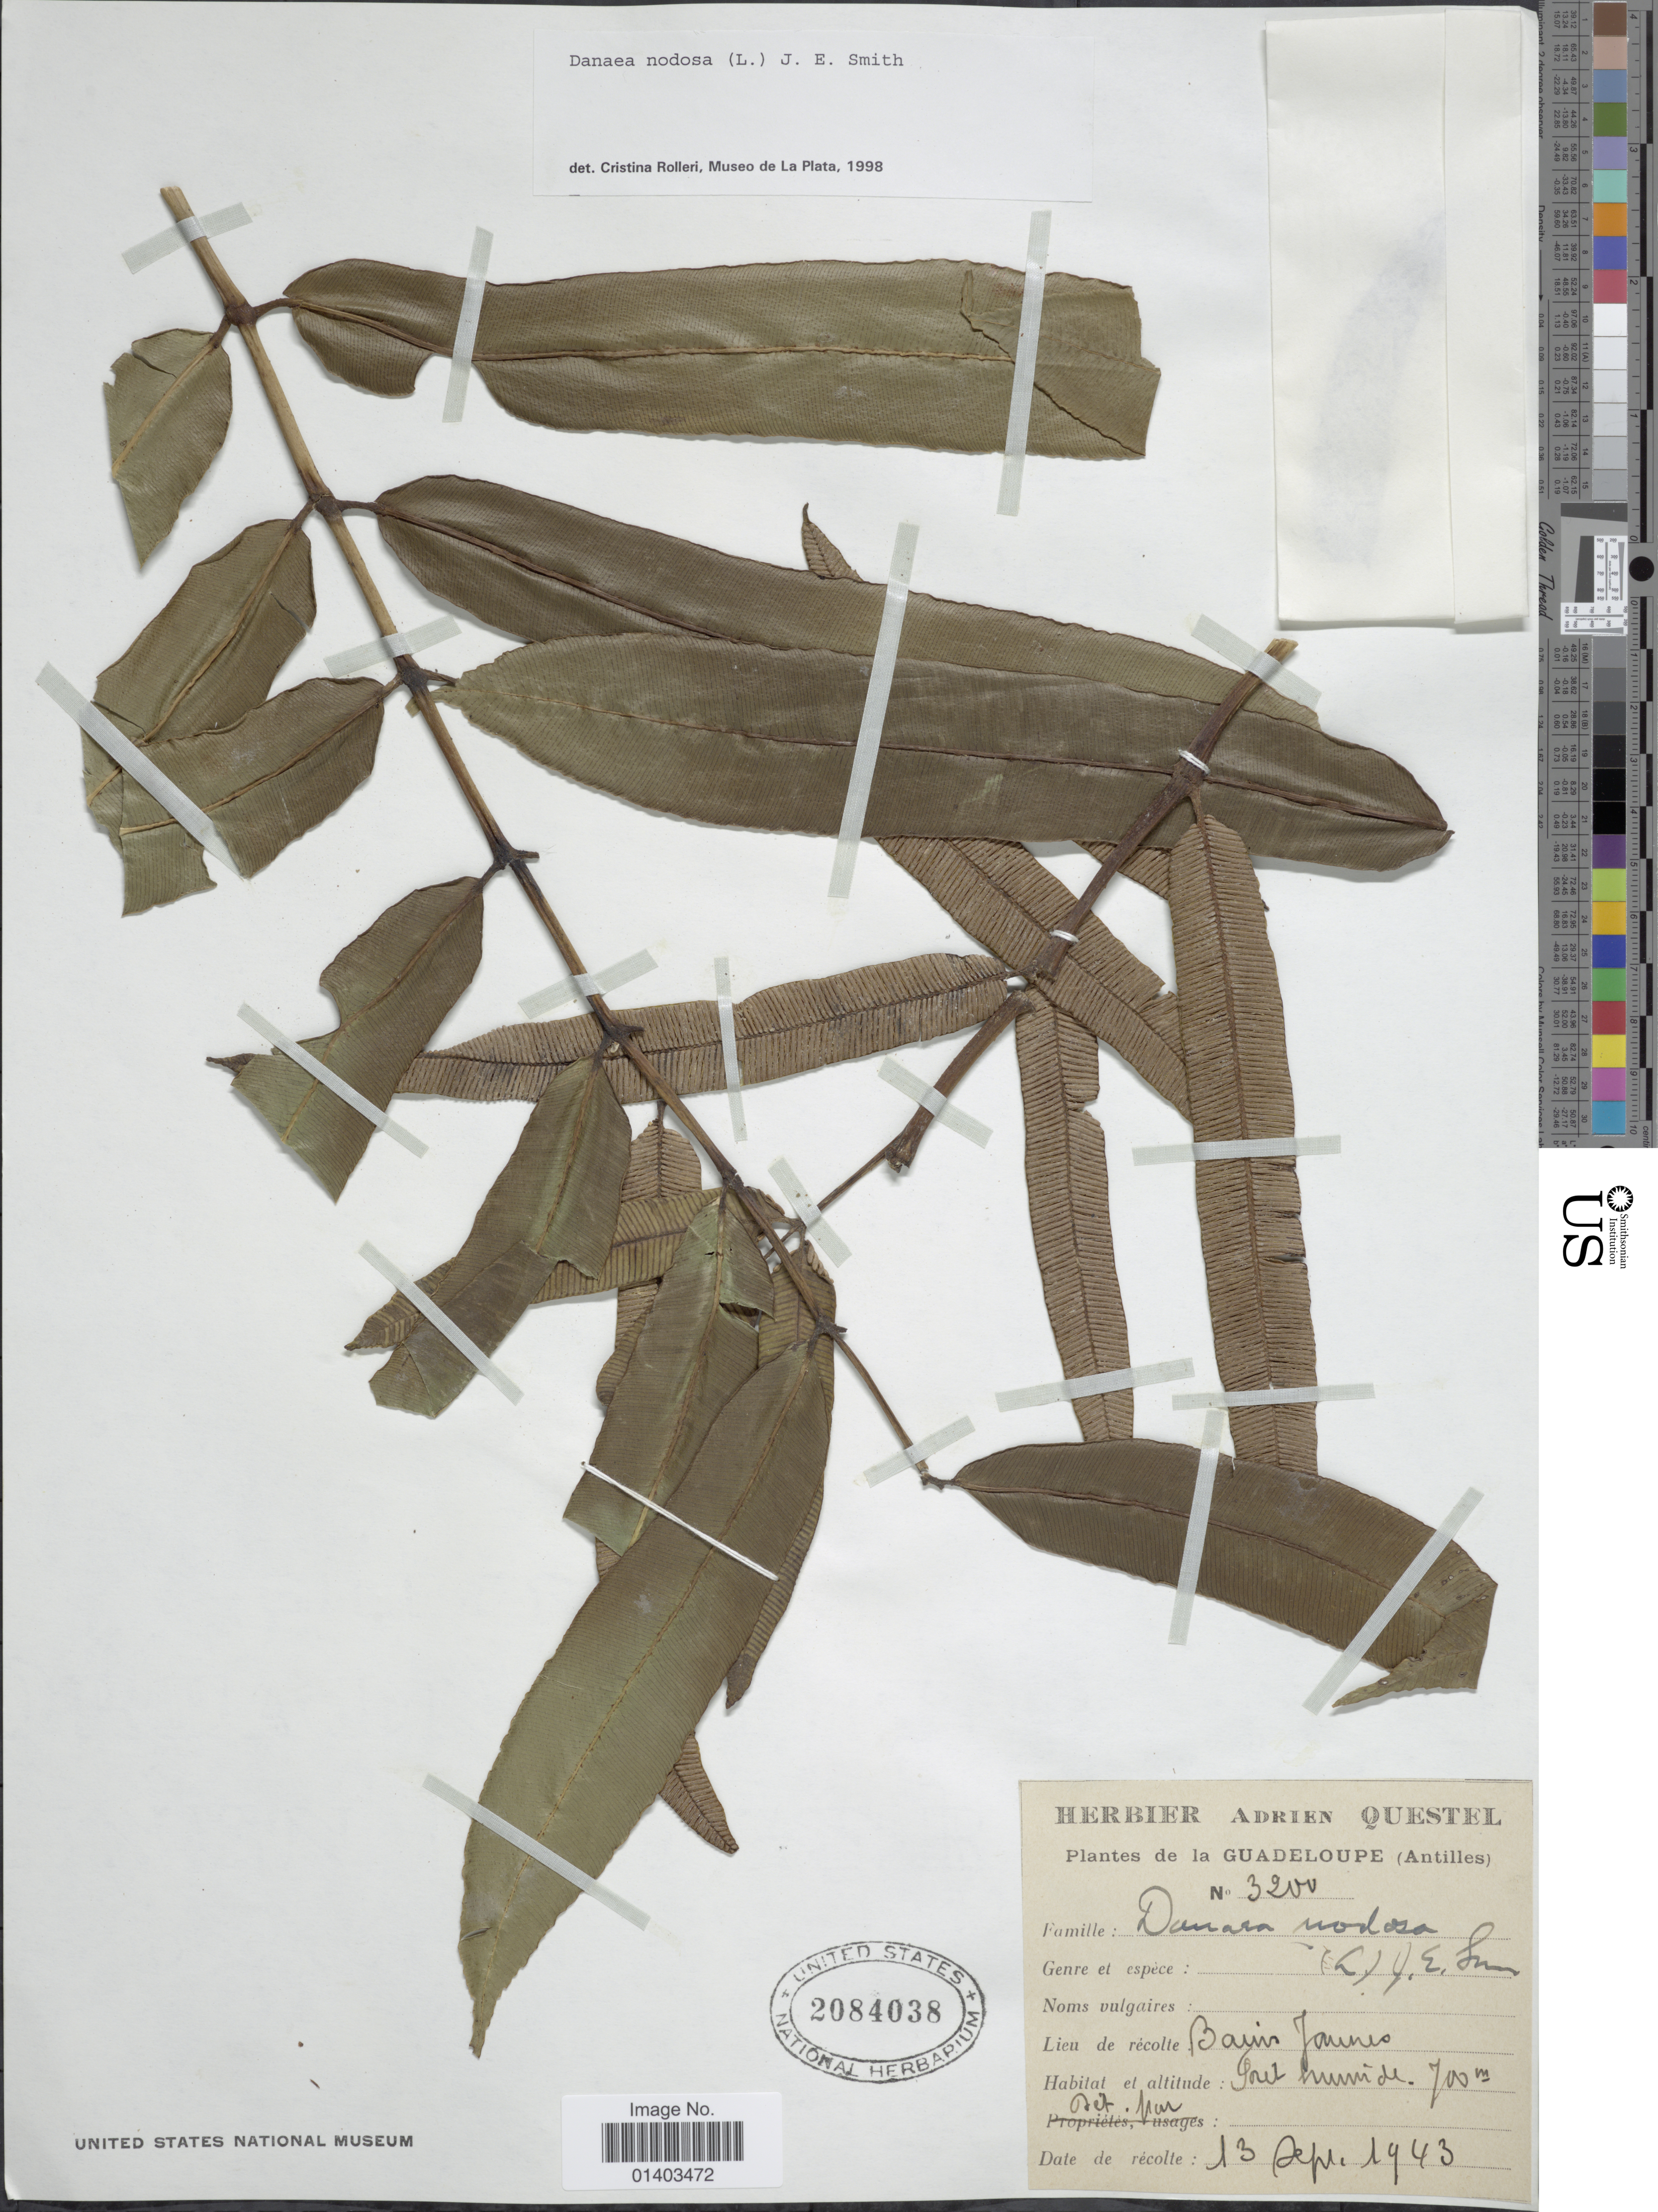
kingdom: Plantae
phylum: Tracheophyta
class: Polypodiopsida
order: Marattiales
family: Marattiaceae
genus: Danaea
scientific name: Danaea nodosa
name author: (L.) Sm.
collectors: ex herb. A. Questal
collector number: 3200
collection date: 1943-09-13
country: Guadeloupe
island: Basse Terre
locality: Bains Jaunes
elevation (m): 700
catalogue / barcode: US 2084038